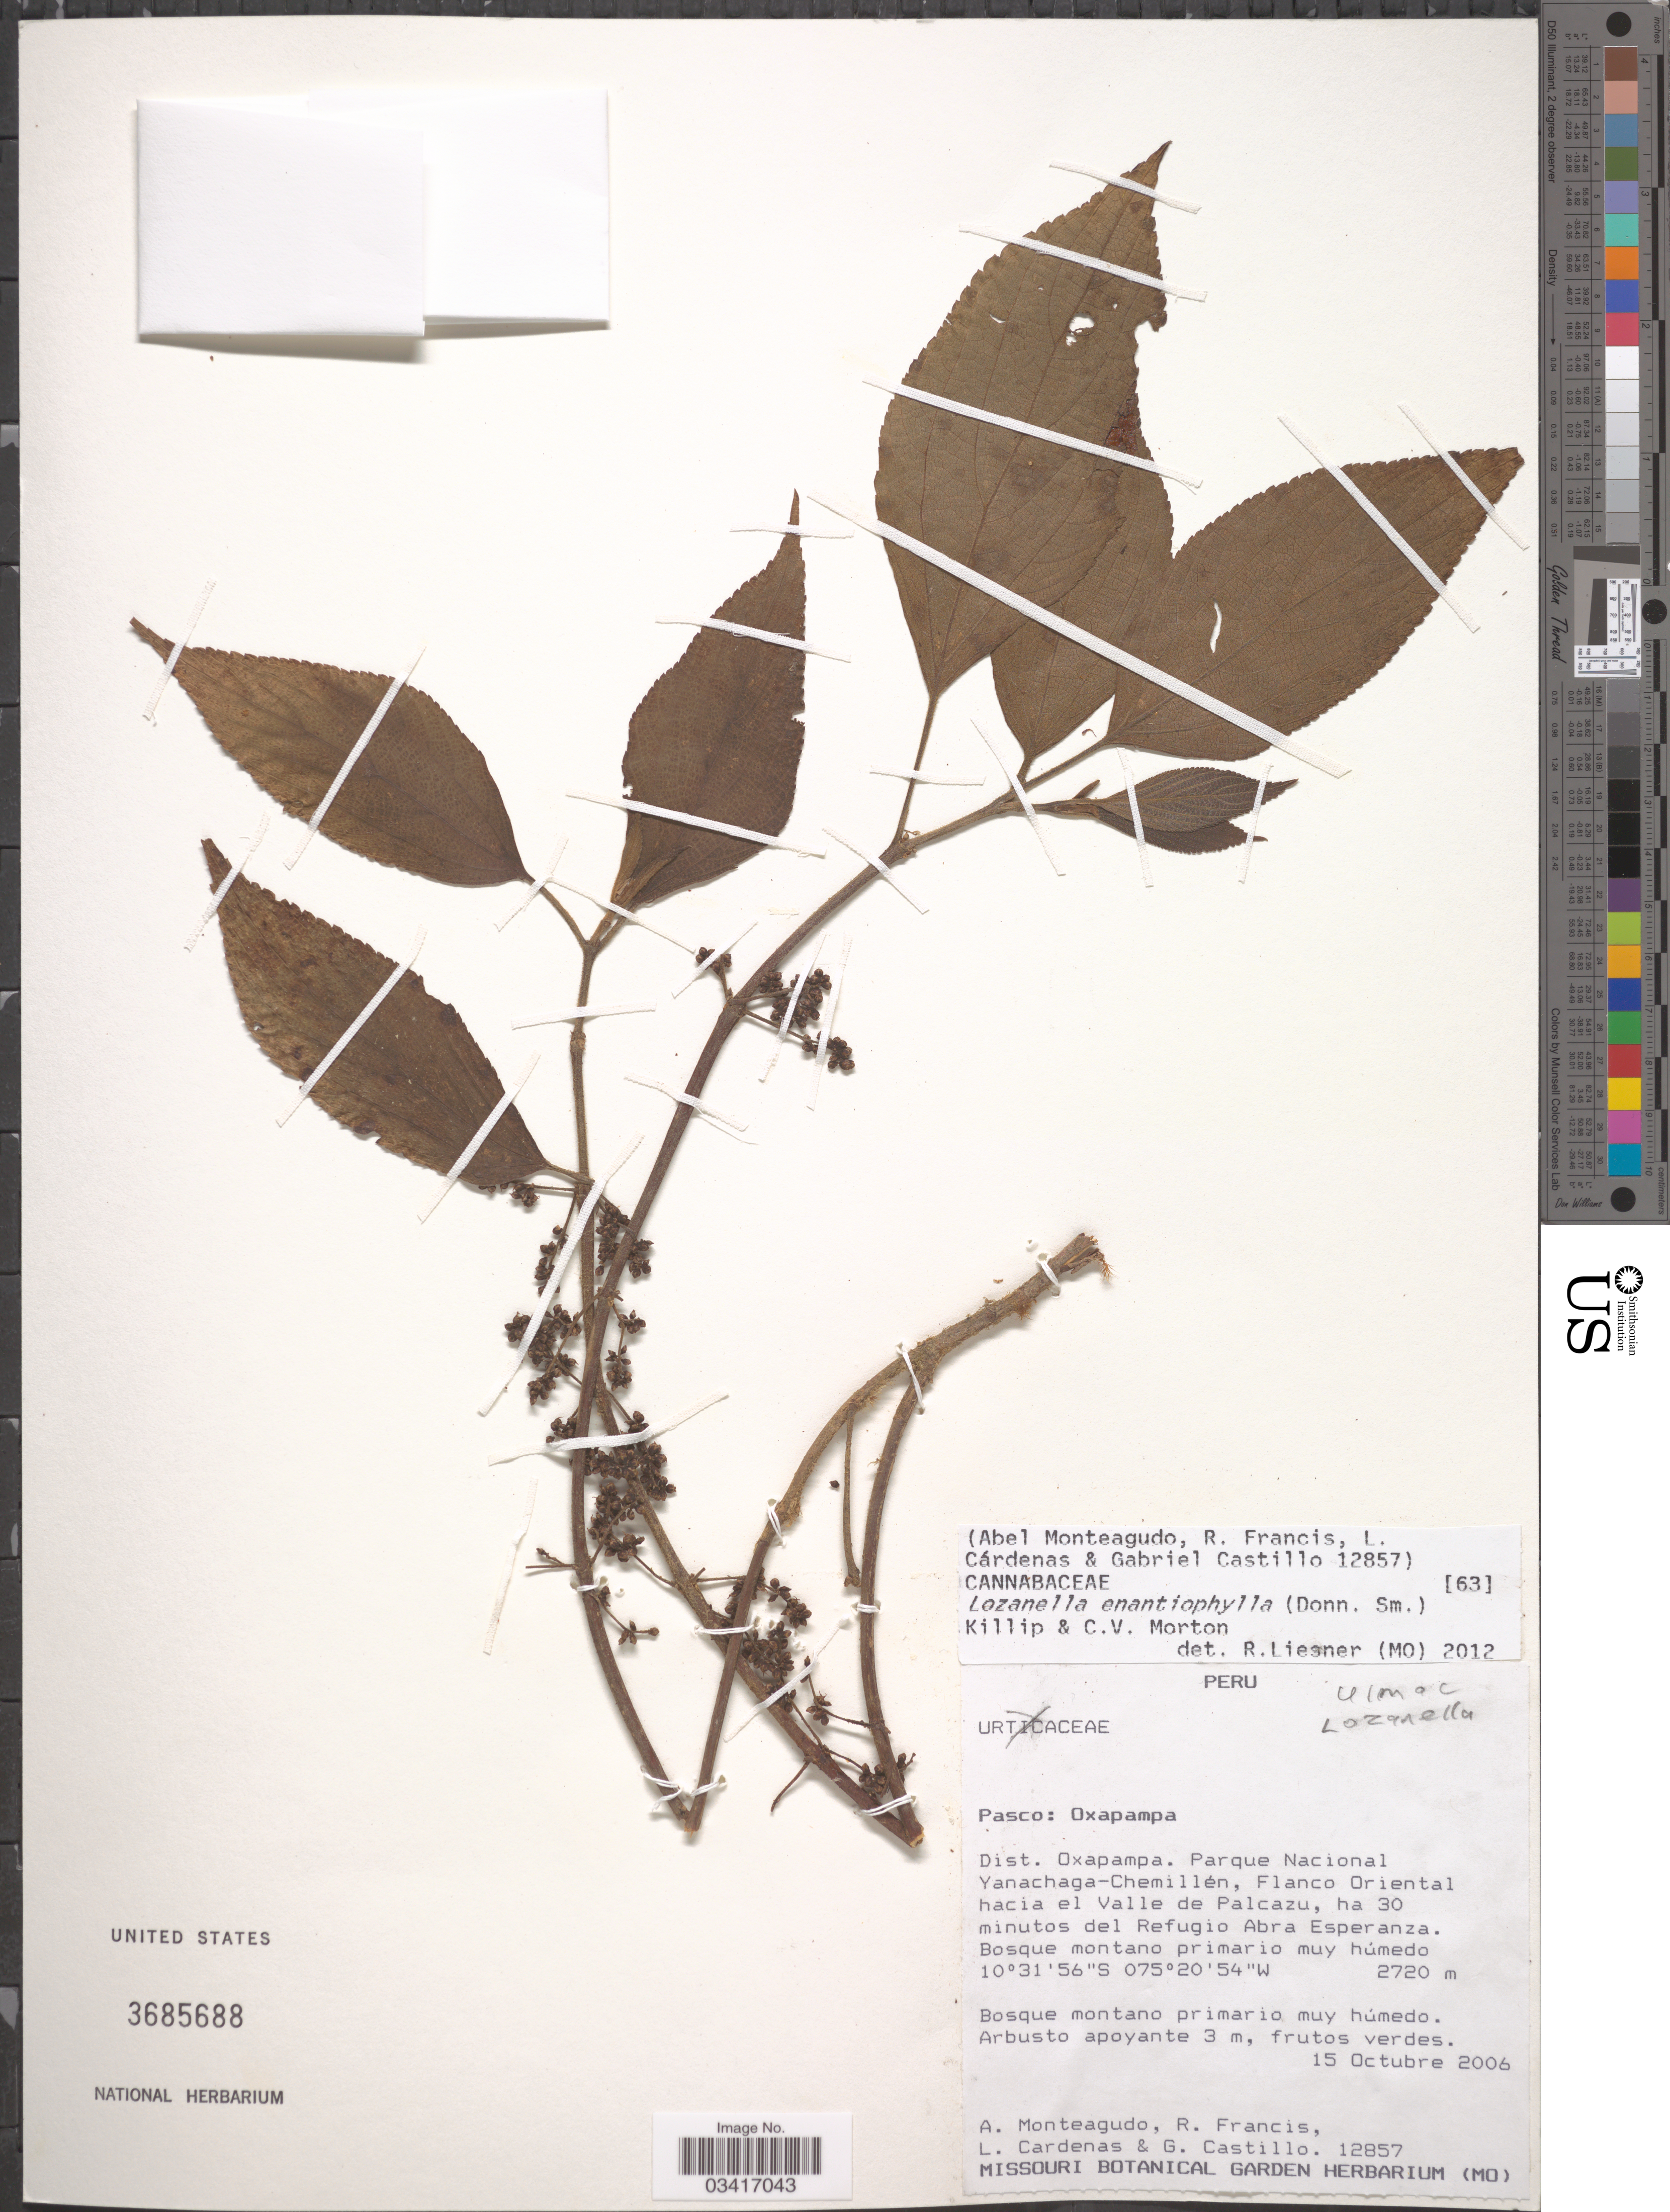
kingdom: Plantae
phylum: Tracheophyta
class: Magnoliopsida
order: Rosales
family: Cannabaceae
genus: Lozanella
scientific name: Lozanella enantiophylla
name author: (Donn. Sm.) Killip & C.V. Morton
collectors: A. Monteagudo, R. Francis, L. Cárdenas & G. Castillo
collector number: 12857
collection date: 2006-10-15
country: Peru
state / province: Pasco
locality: Oxapampa. Dist. Oxapampa. Parque Nacional Yanachaga-Chemillén, Flanco Oriental hacia el Valle de Palcazu, ha 30 minutos del Refugio Abra Esperanza.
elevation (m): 2720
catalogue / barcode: US 3685688